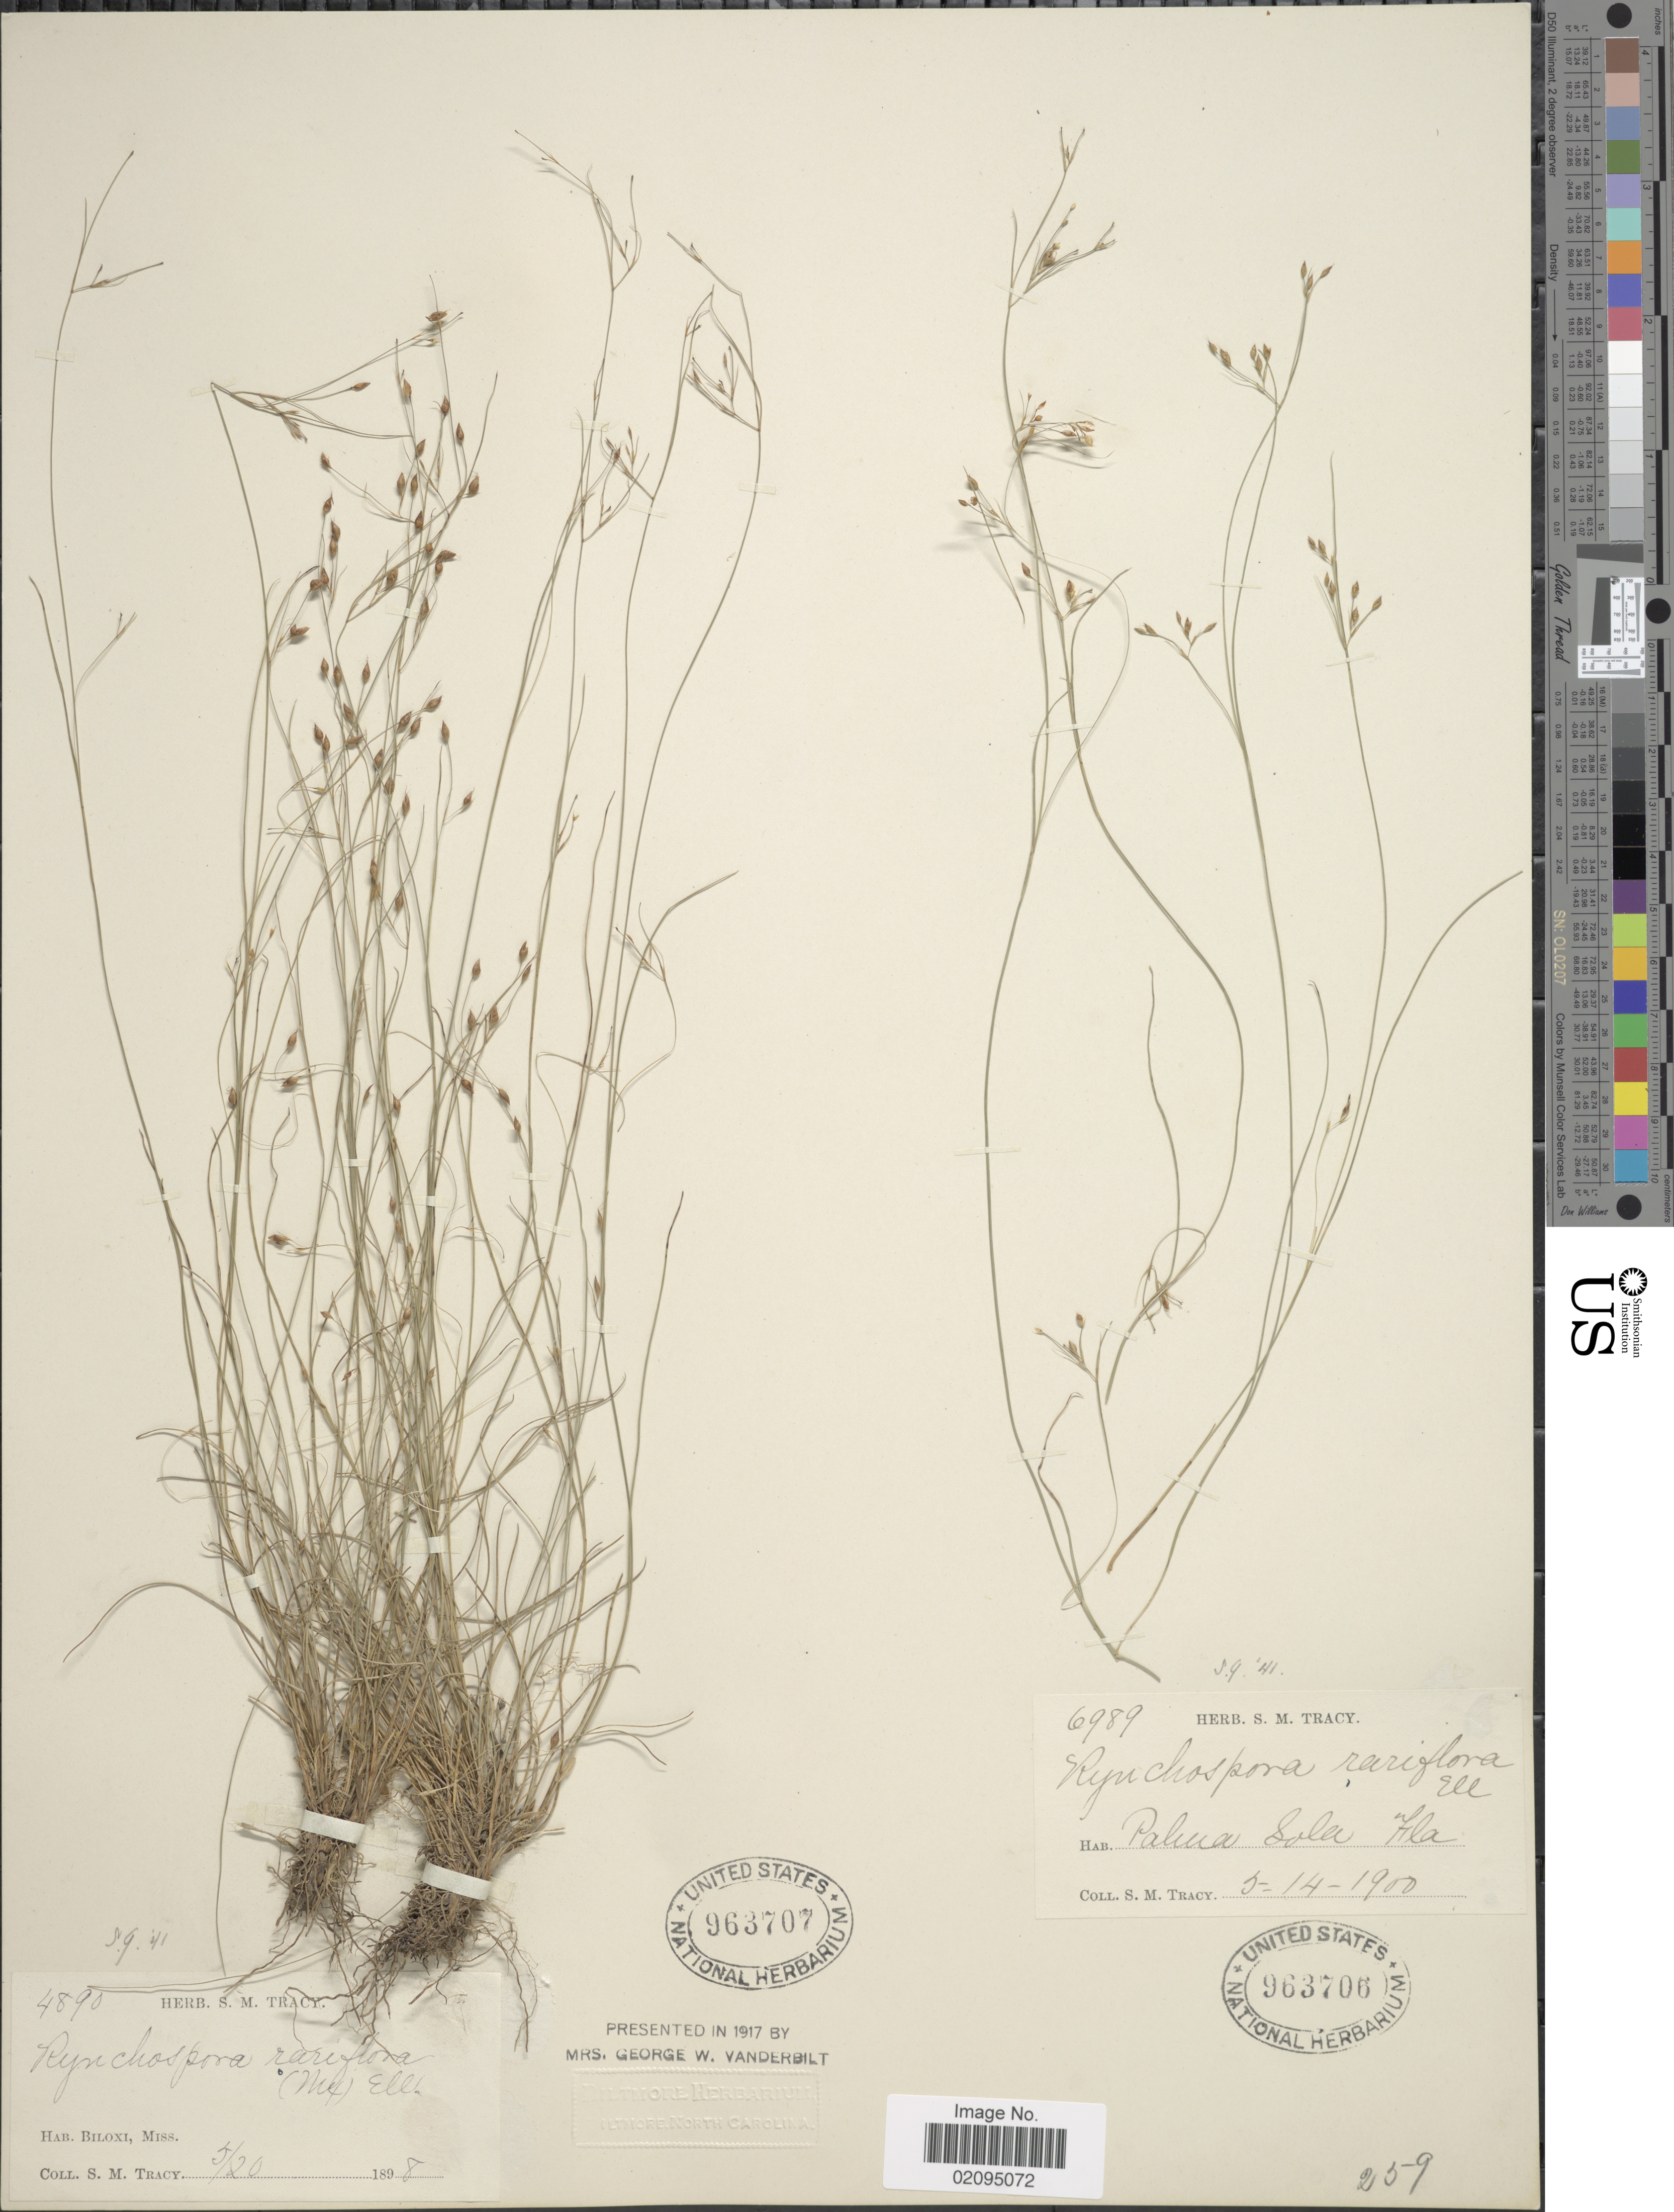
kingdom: Plantae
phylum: Tracheophyta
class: Liliopsida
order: Poales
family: Cyperaceae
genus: Rhynchospora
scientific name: Rhynchospora rariflora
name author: (Michx.) Elliott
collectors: S. M. Tracy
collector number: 4890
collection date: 1898-05-20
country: United States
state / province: Mississippi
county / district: Harrison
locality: Biloxi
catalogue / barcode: US 963707-2